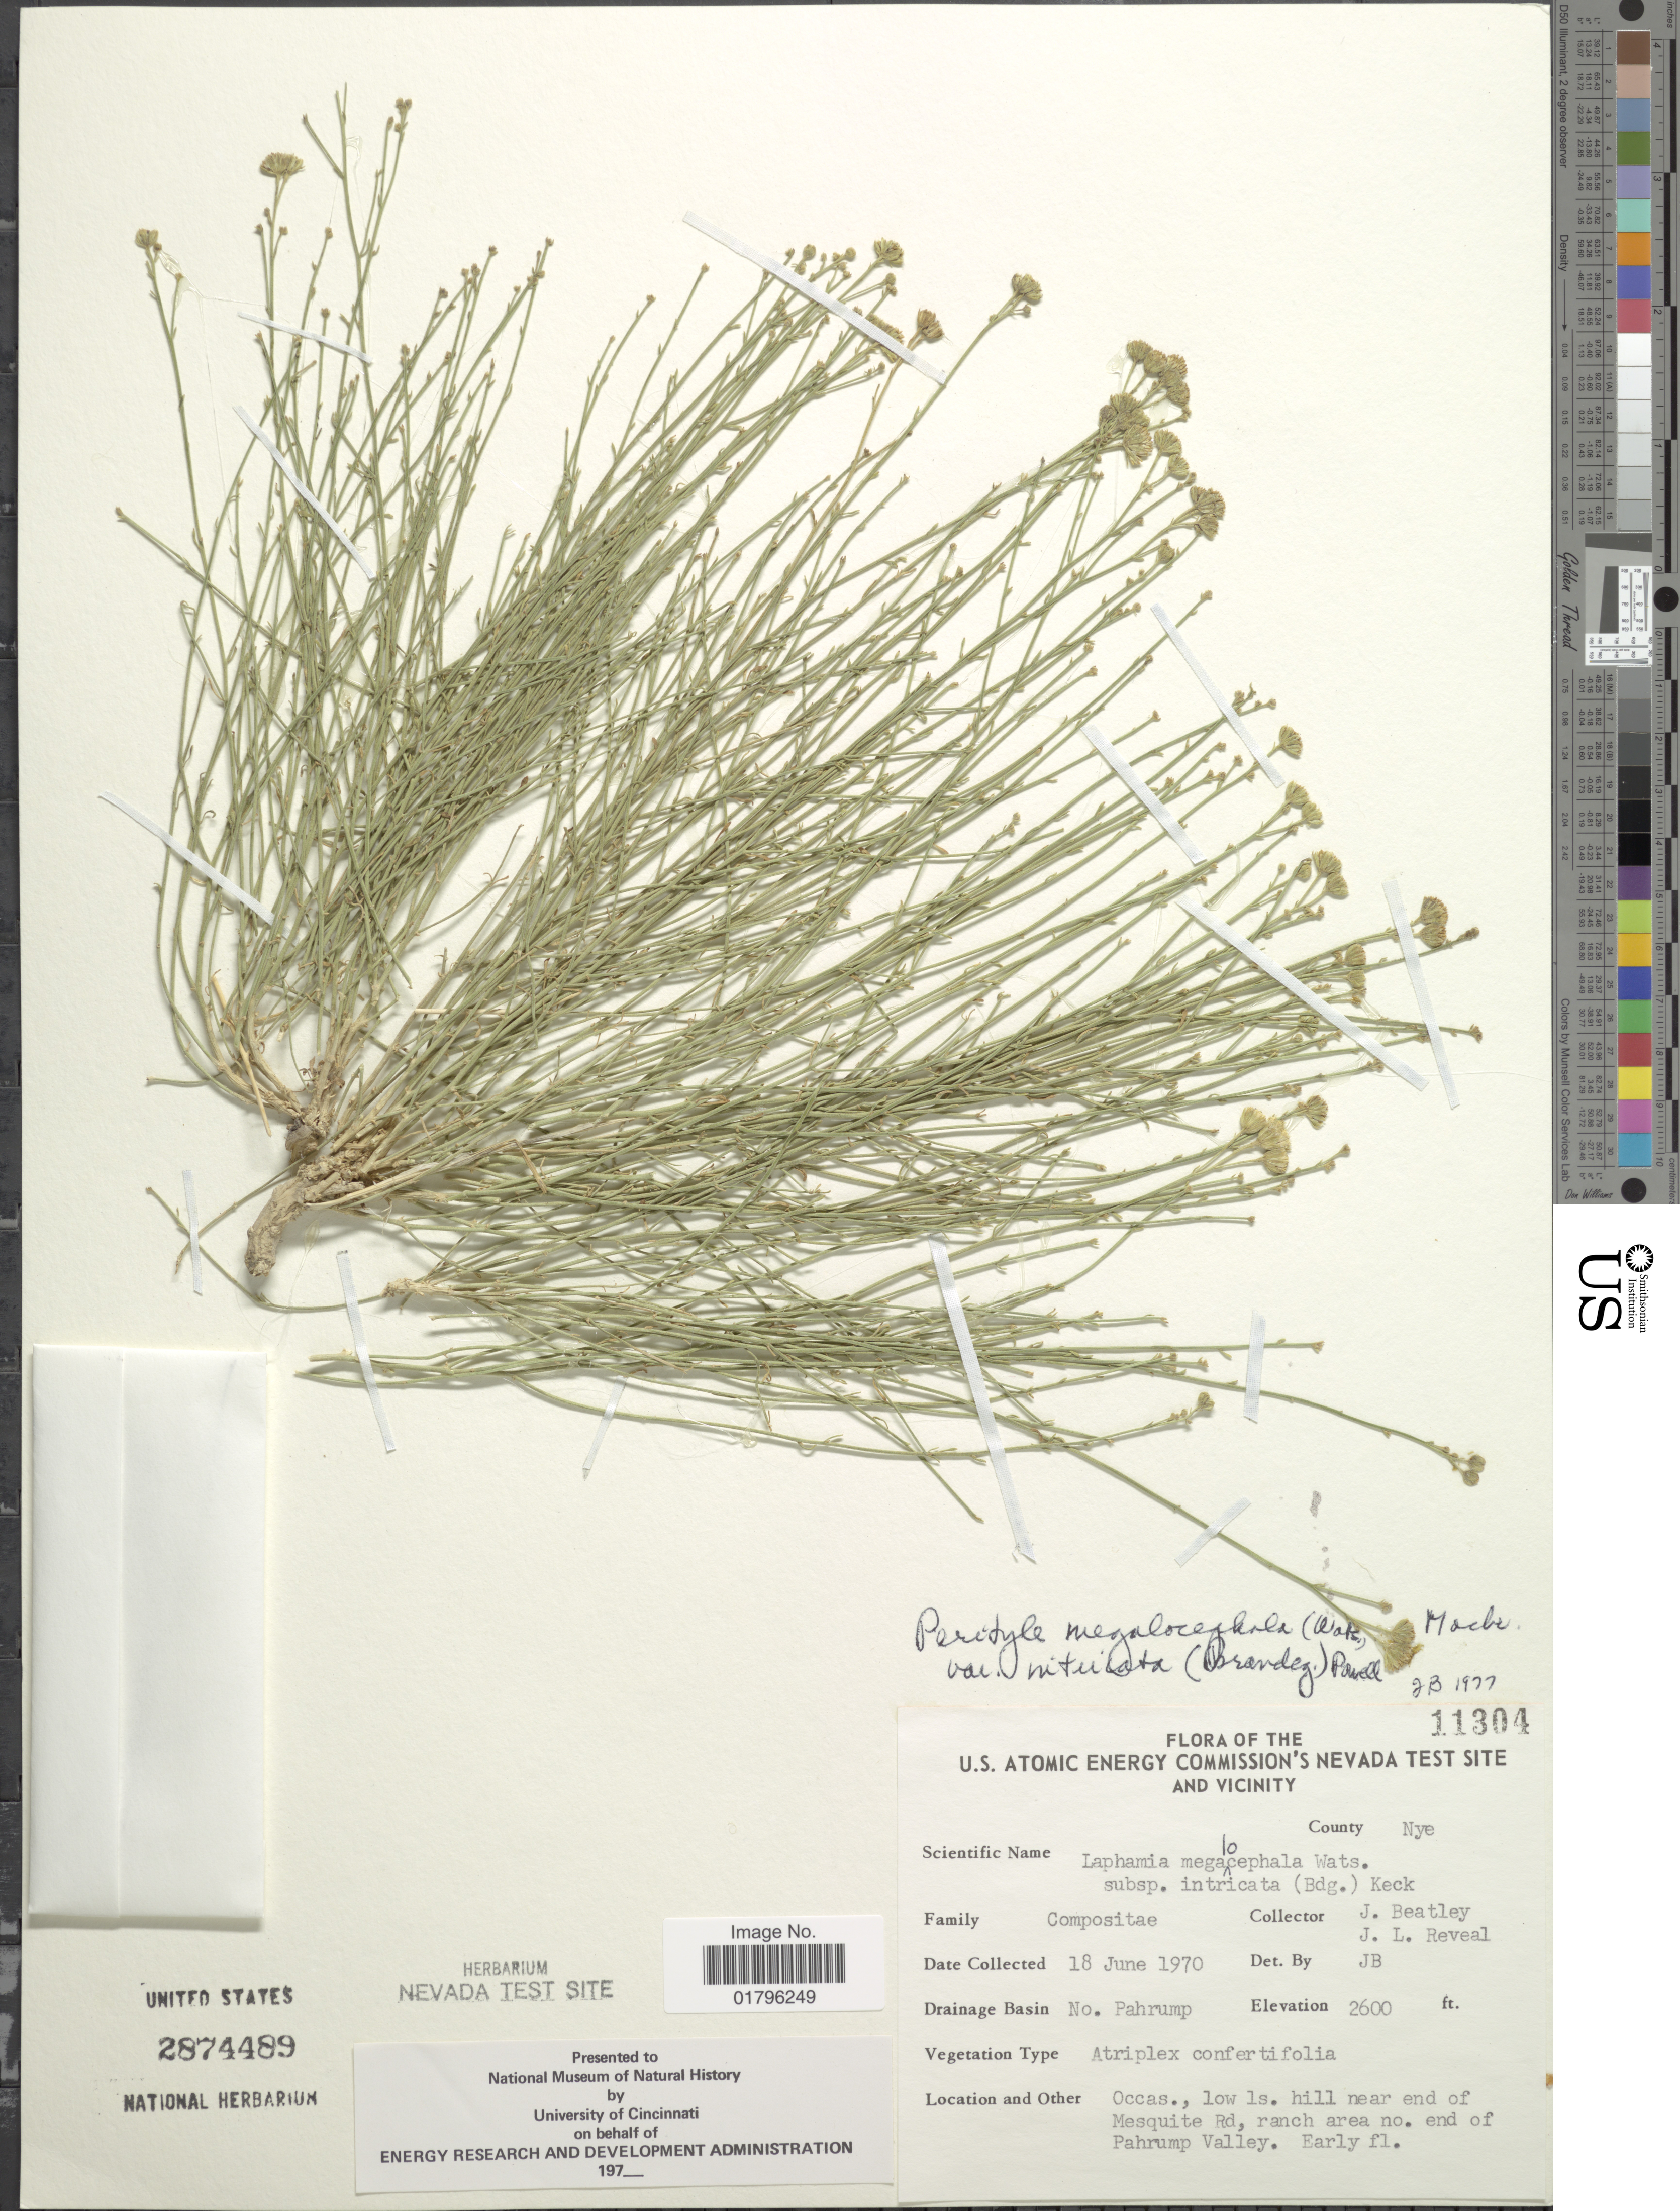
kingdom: Plantae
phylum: Tracheophyta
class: Magnoliopsida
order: Asterales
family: Asteraceae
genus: Perityle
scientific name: Perityle megalocephala var. intricata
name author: (Brandegee) A.M. Powell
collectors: J. C. Beatley & J. L. Reveal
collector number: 11304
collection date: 1970-06-18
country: United States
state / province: Nevada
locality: U. S. Atomic Energy Commission's Nevada Test Site and Vicinity, County Nye, No. Pahrump, near end of Mesquite Rd, ranch area no. end of Pahrump Valley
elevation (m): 792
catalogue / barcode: US 2874489